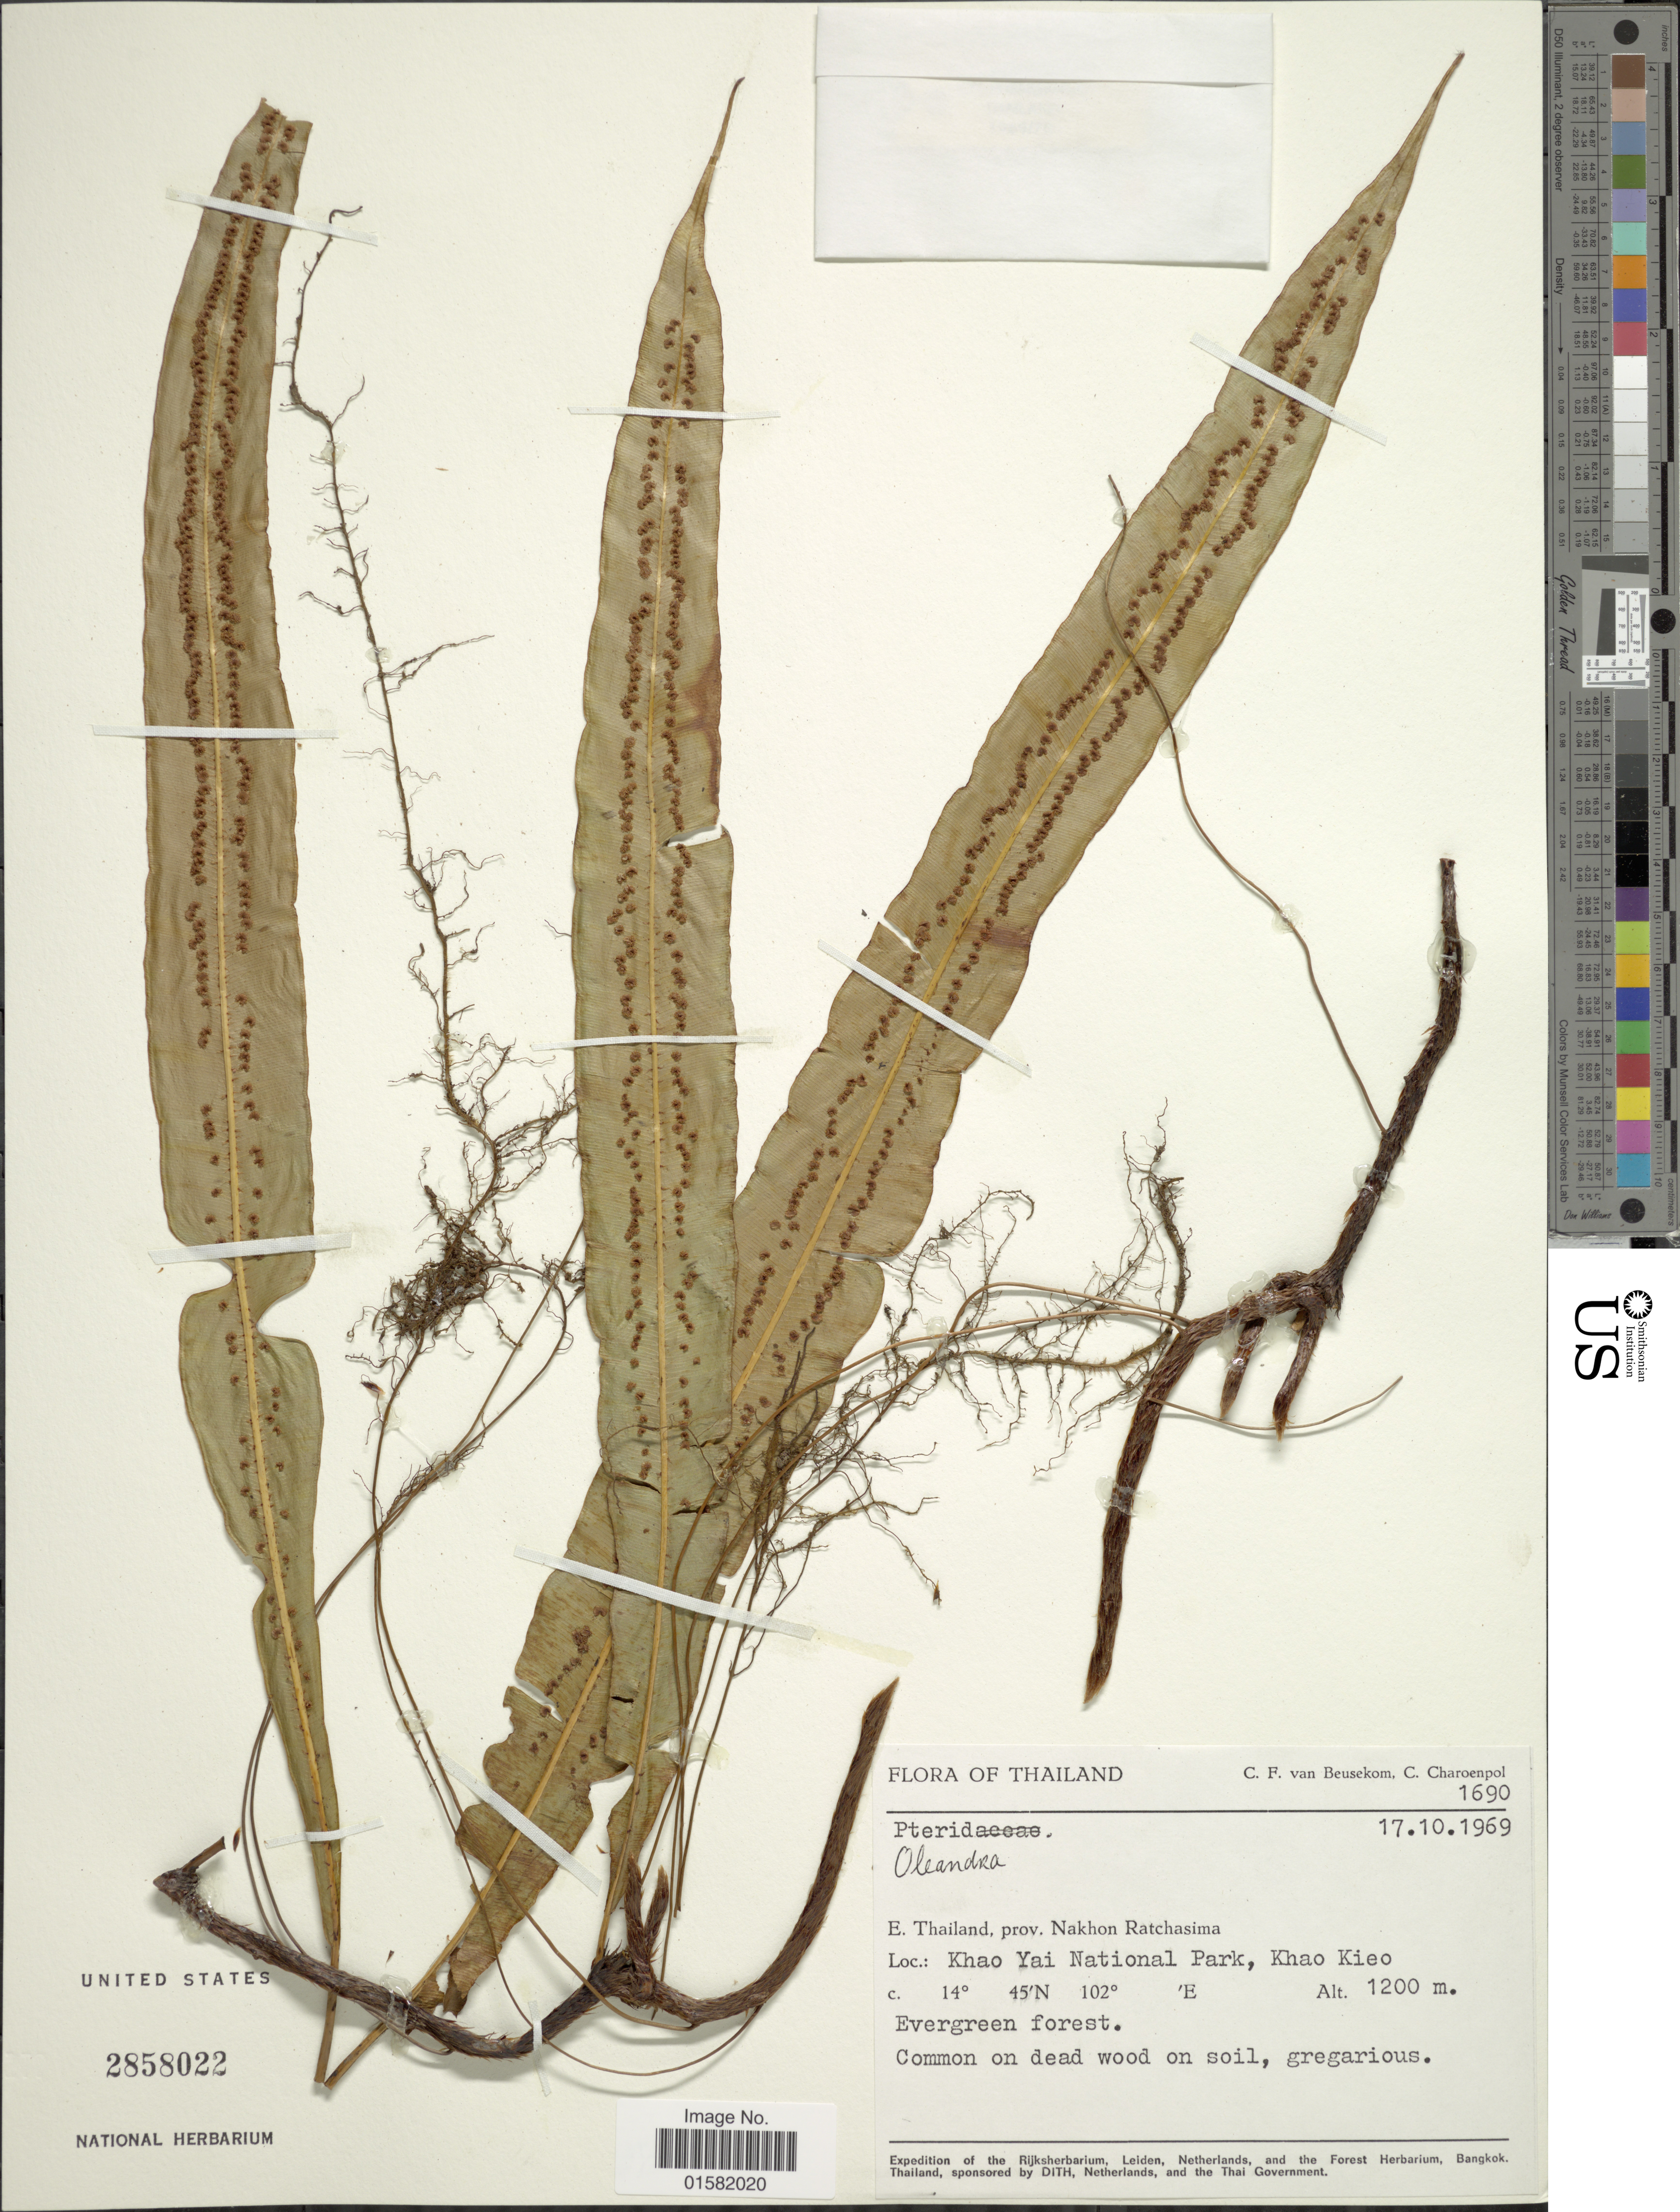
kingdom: Plantae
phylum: Tracheophyta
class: Polypodiopsida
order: Polypodiales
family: Oleandraceae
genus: Oleandra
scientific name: Oleandra sp.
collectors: C. F. Beusekom & C. Charoenphol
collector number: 1690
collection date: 1969-10-17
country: Thailand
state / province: Nakhon Ratchasima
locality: Thailand, E. Thailand, prov. Nakhon Ratchasima, Lhoa Yai National Park, Khao Kieo.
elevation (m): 1200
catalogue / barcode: US 2858022